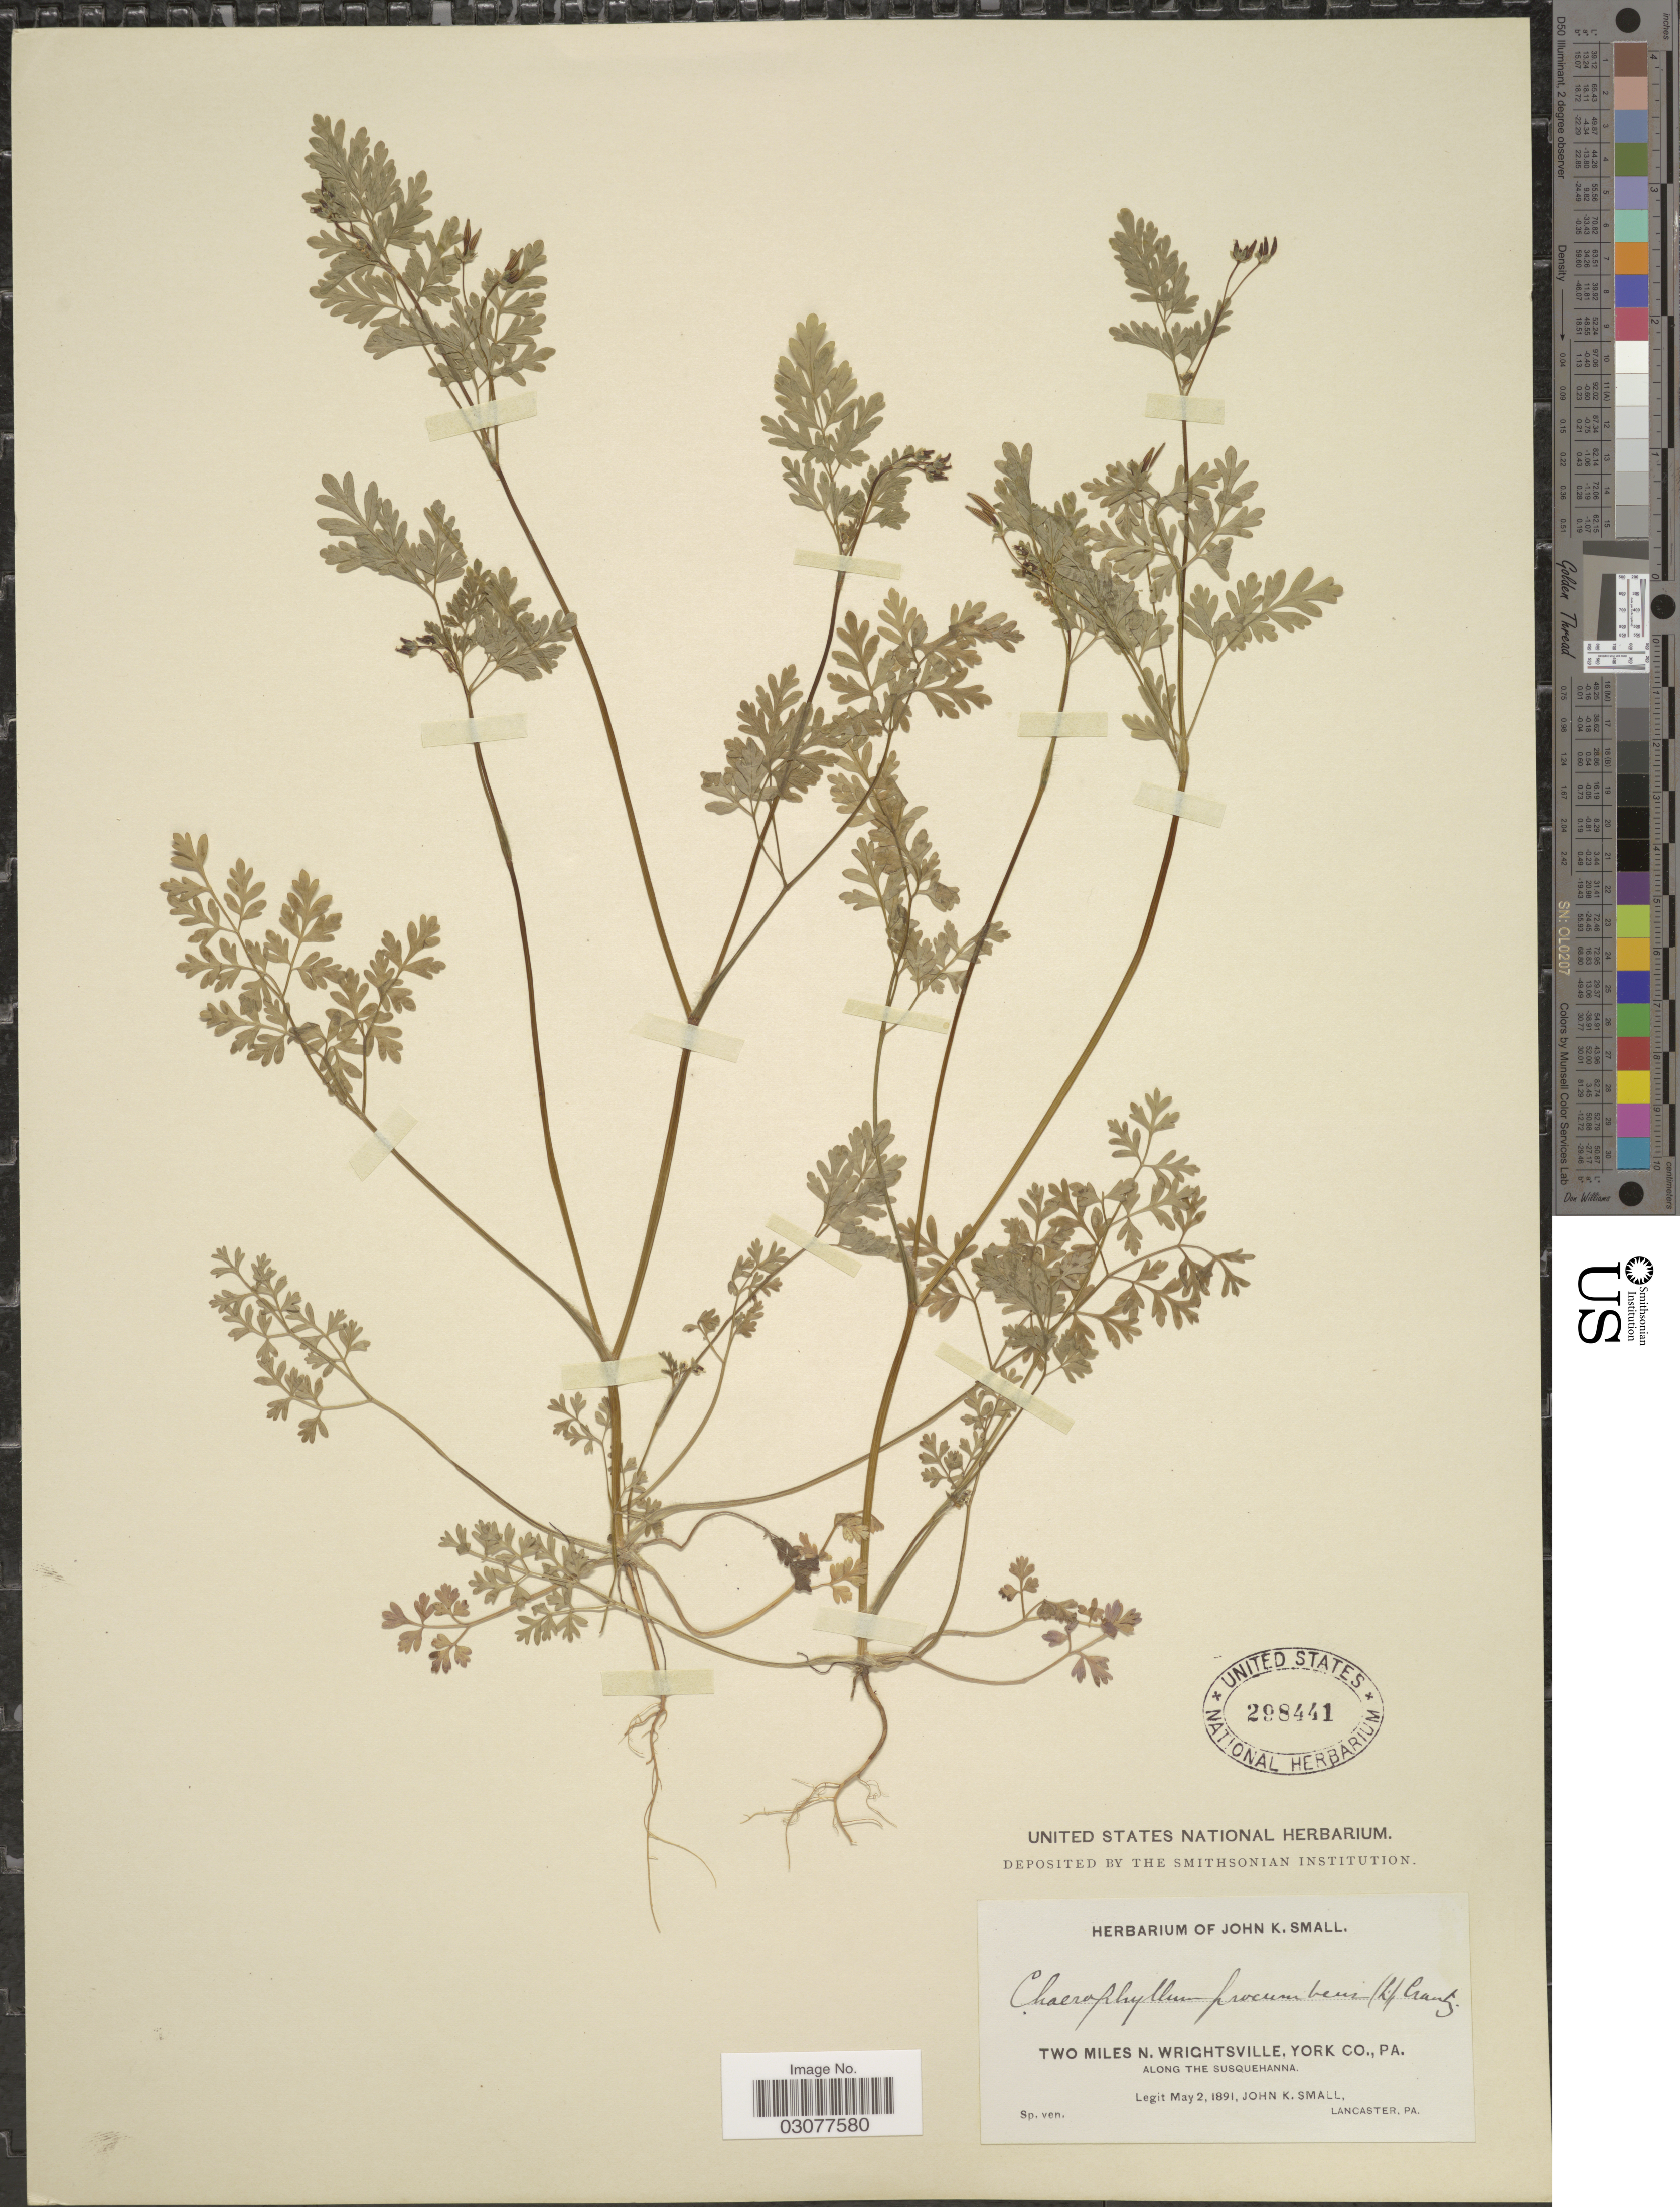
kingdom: Plantae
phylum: Tracheophyta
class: Magnoliopsida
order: Apiales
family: Apiaceae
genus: Chaerophyllum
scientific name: Chaerophyllum procumbens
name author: (L.) Crantz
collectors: J. K. Small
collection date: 1891-05-02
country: United States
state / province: Pennsylvania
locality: Two miles N. Wrightsville, York Co., Along the Susquehanna.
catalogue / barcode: US 298441